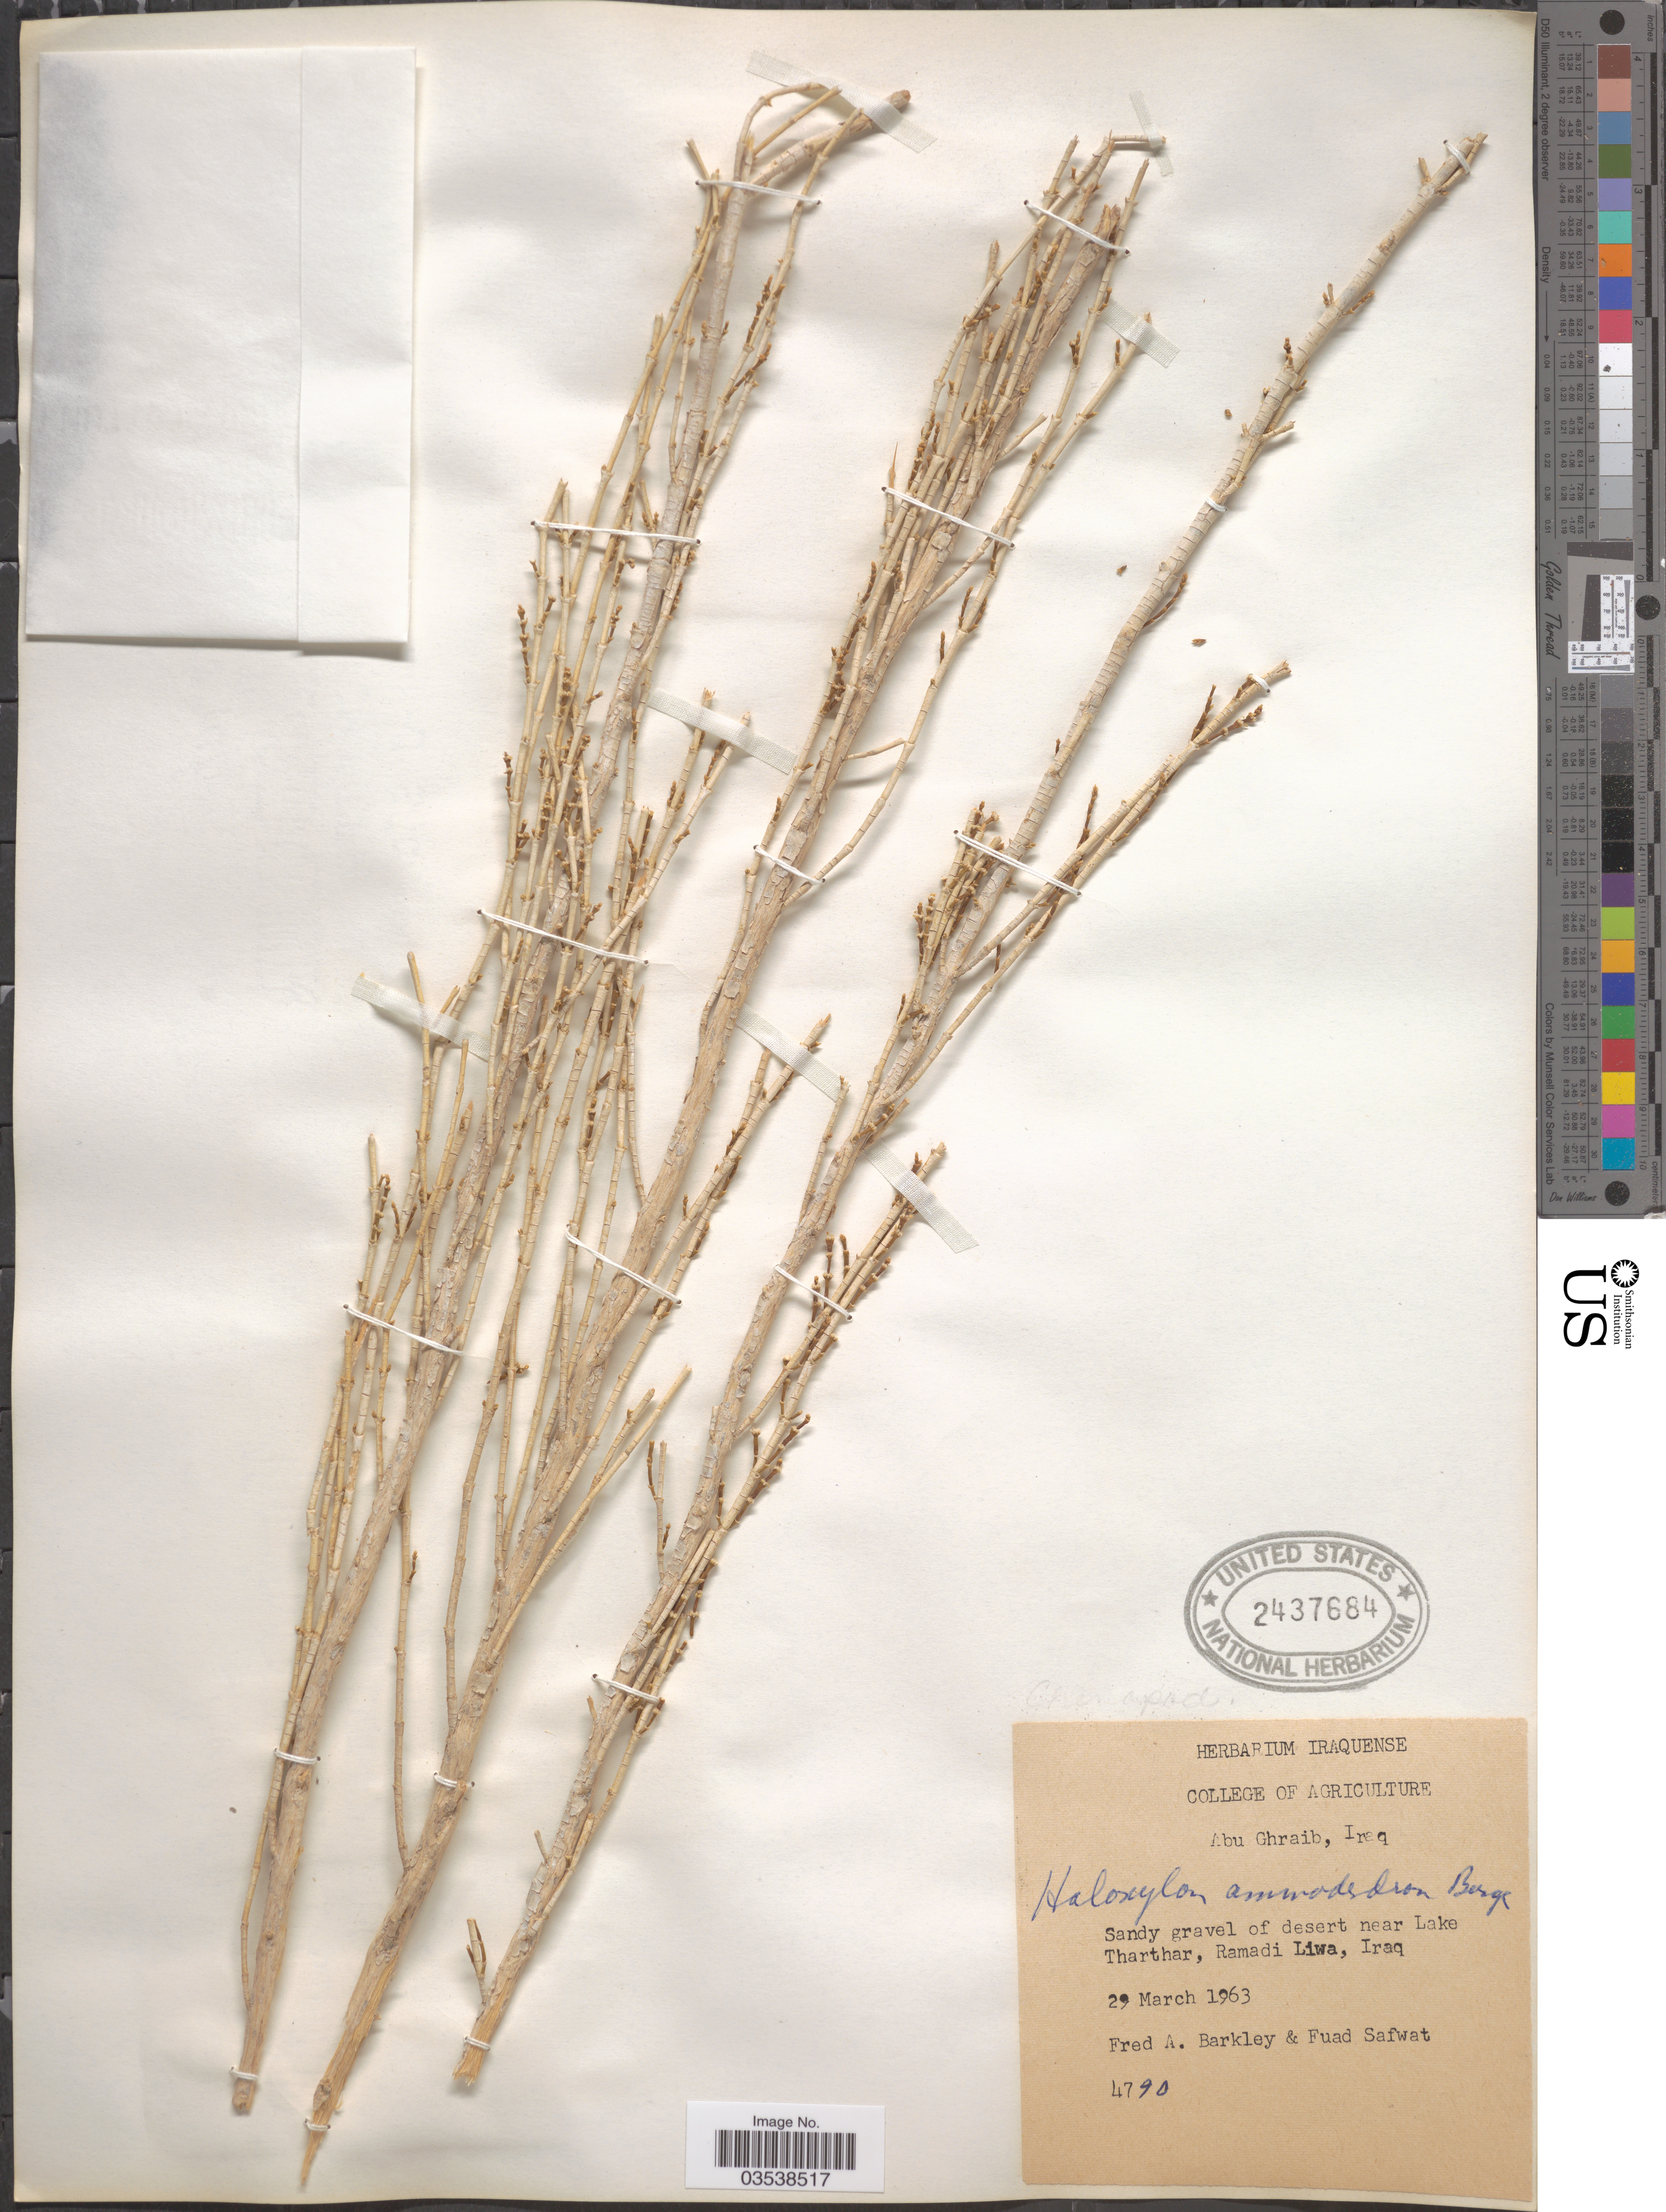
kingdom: Plantae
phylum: Tracheophyta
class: Magnoliopsida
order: Caryophyllales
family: Amaranthaceae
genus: Haloxylon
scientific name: Haloxylon ammodendron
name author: (C.A. Mey.) Bunge ex Fenzl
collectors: F. A. Barkley & F. Safwat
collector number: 4790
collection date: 1963-03-29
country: Iraq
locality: Abu Ghraib. Near Lake Tharthar, Ramadi Liwa.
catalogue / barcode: US 2437684